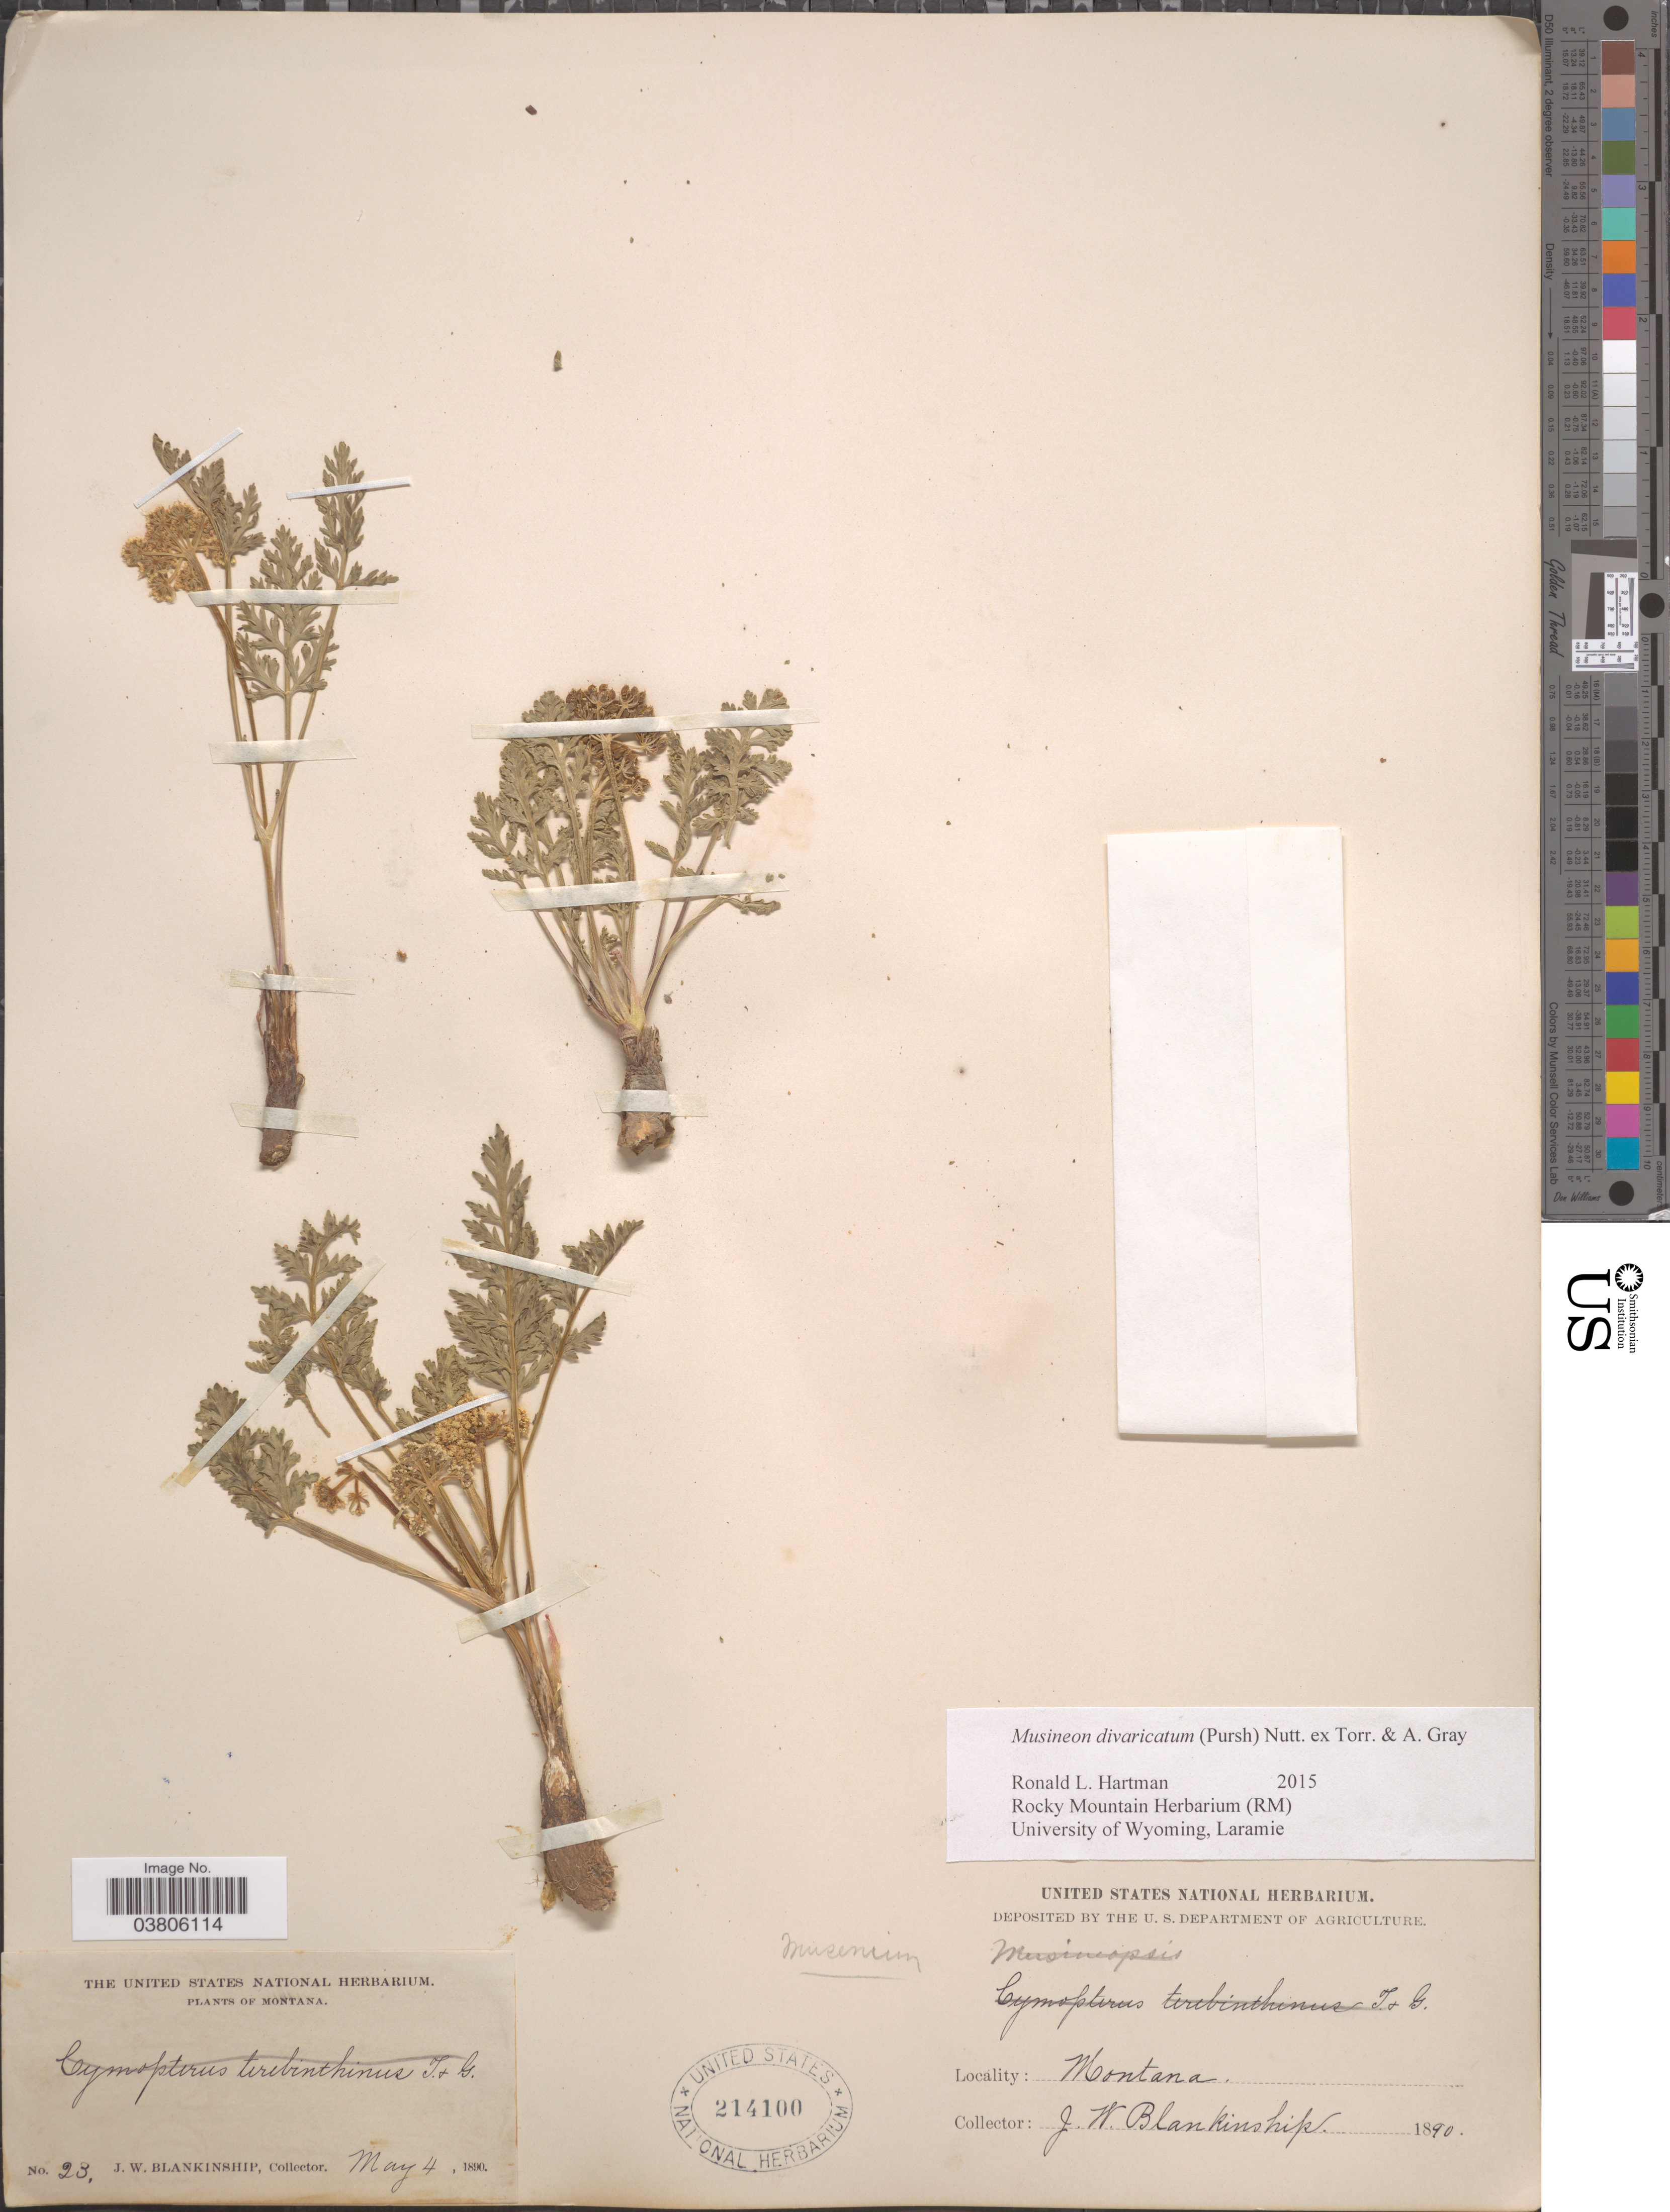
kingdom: Plantae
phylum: Tracheophyta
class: Magnoliopsida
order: Apiales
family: Apiaceae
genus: Musineon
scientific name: Musineon divaricatum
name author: (Pursh) Nutt.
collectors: J. W. Blankinship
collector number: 23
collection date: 1890-05-04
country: United States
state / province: Montana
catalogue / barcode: US 214100